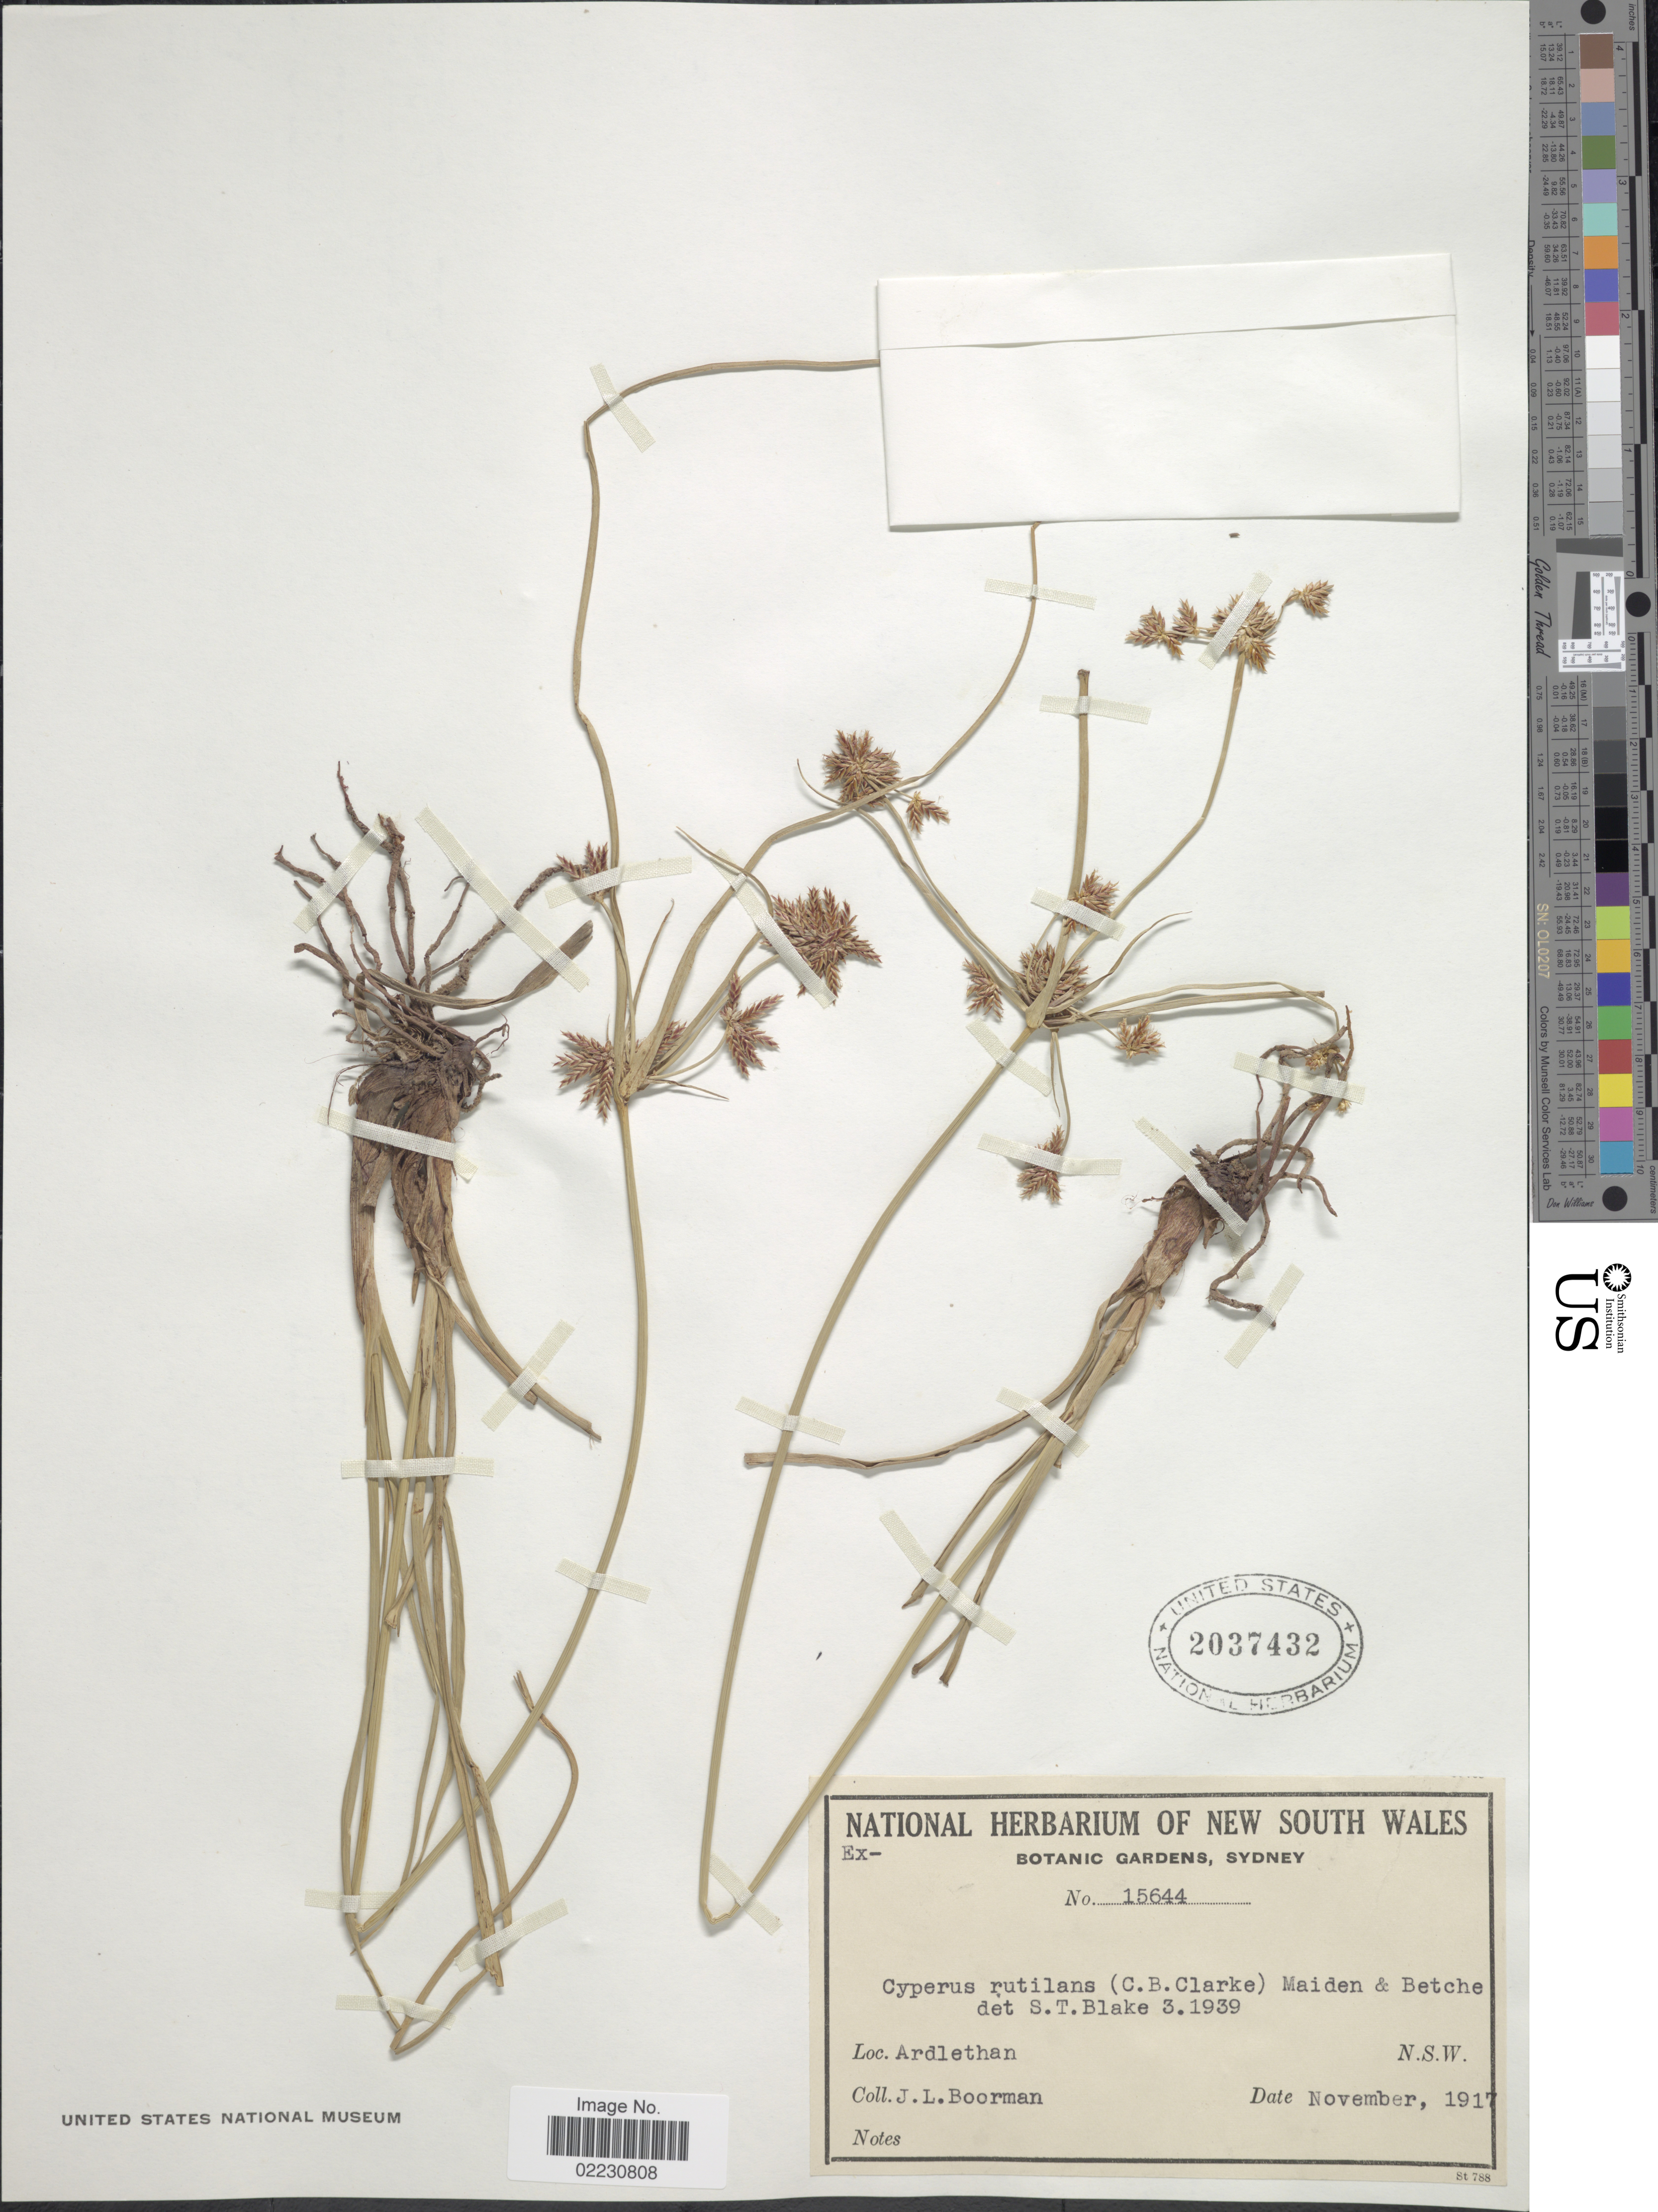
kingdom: Plantae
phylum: Tracheophyta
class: Liliopsida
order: Poales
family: Cyperaceae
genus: Cyperus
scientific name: Cyperus lhotskyanus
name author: Boeckeler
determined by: Strong, Mark T., (BOT), Smithsonian Institution - National Museum of Natural History (UNITED STATES)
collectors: J. Boorman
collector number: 15644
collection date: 1917-11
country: Australia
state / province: New South Wales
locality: Ardlethan, N.S.W.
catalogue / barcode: US 2037432